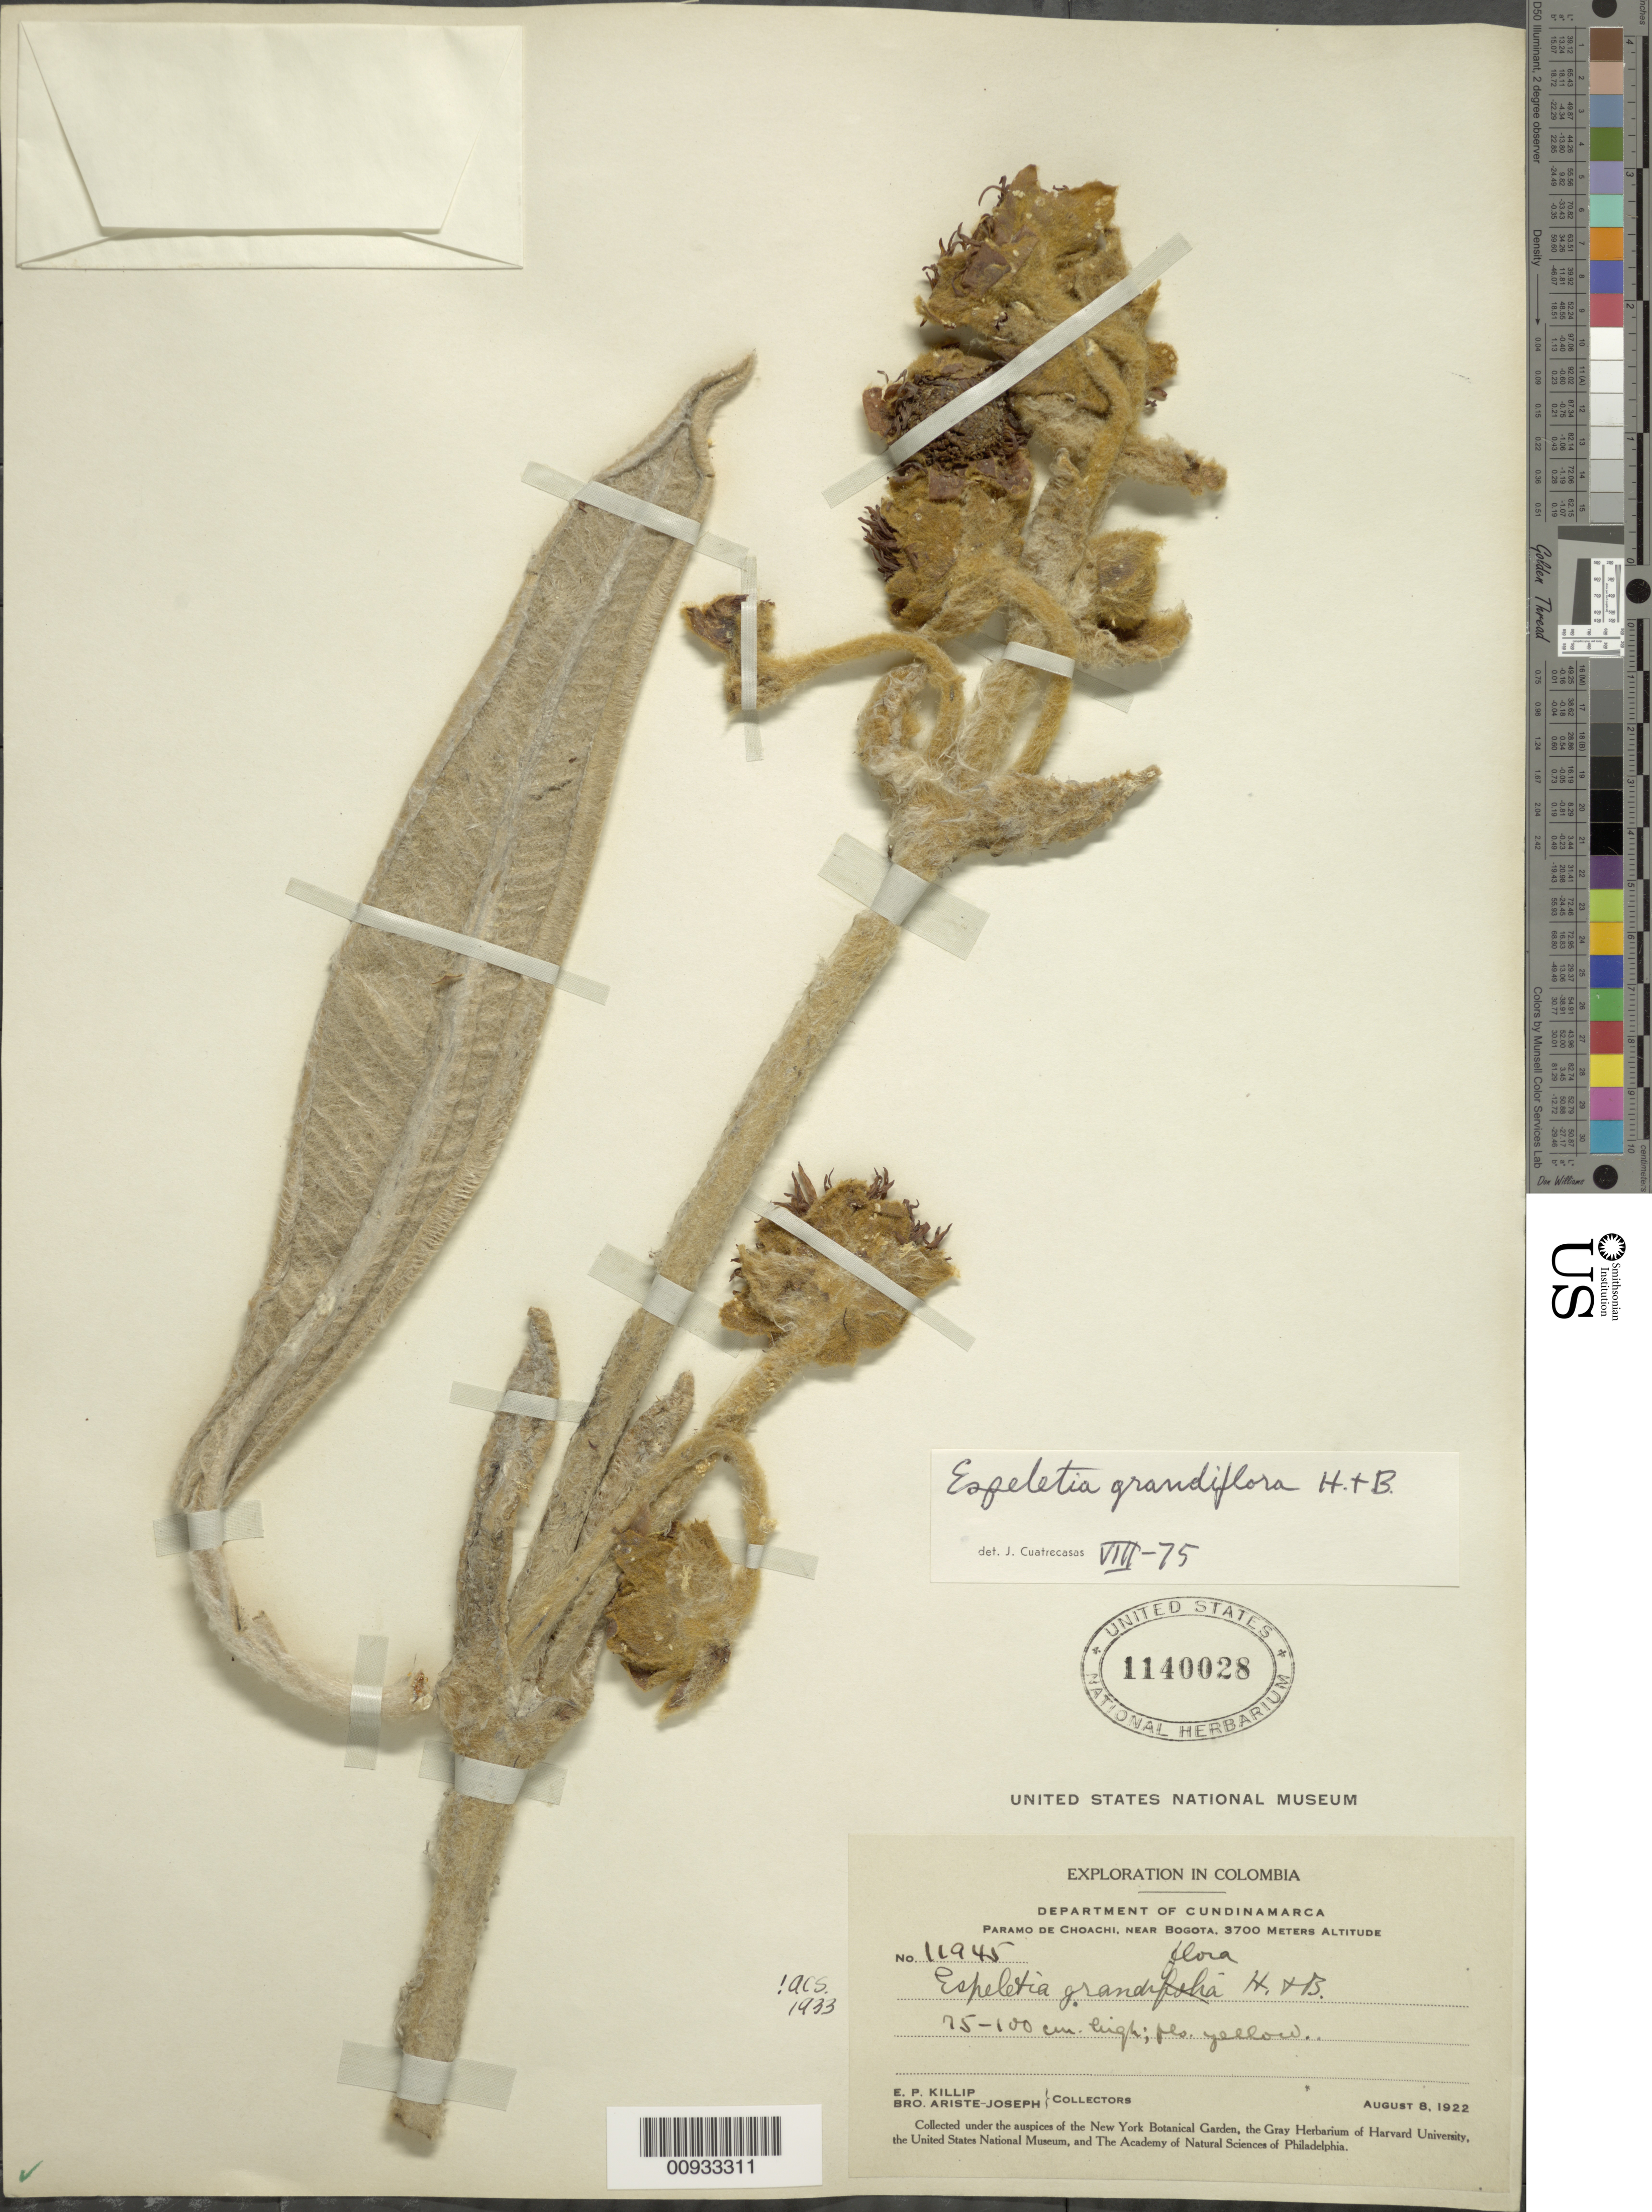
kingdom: Plantae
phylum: Tracheophyta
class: Magnoliopsida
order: Asterales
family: Asteraceae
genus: Espeletia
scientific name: Espeletia grandiflora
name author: Humb. & Bonpl.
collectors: E. P. Killip & Bro. Ariste-Joseph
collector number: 11945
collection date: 1922-08-08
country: Colombia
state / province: Cundinamarca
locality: Páramo de Choachí. Near Bogotá.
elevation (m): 3700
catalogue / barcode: US 1140028